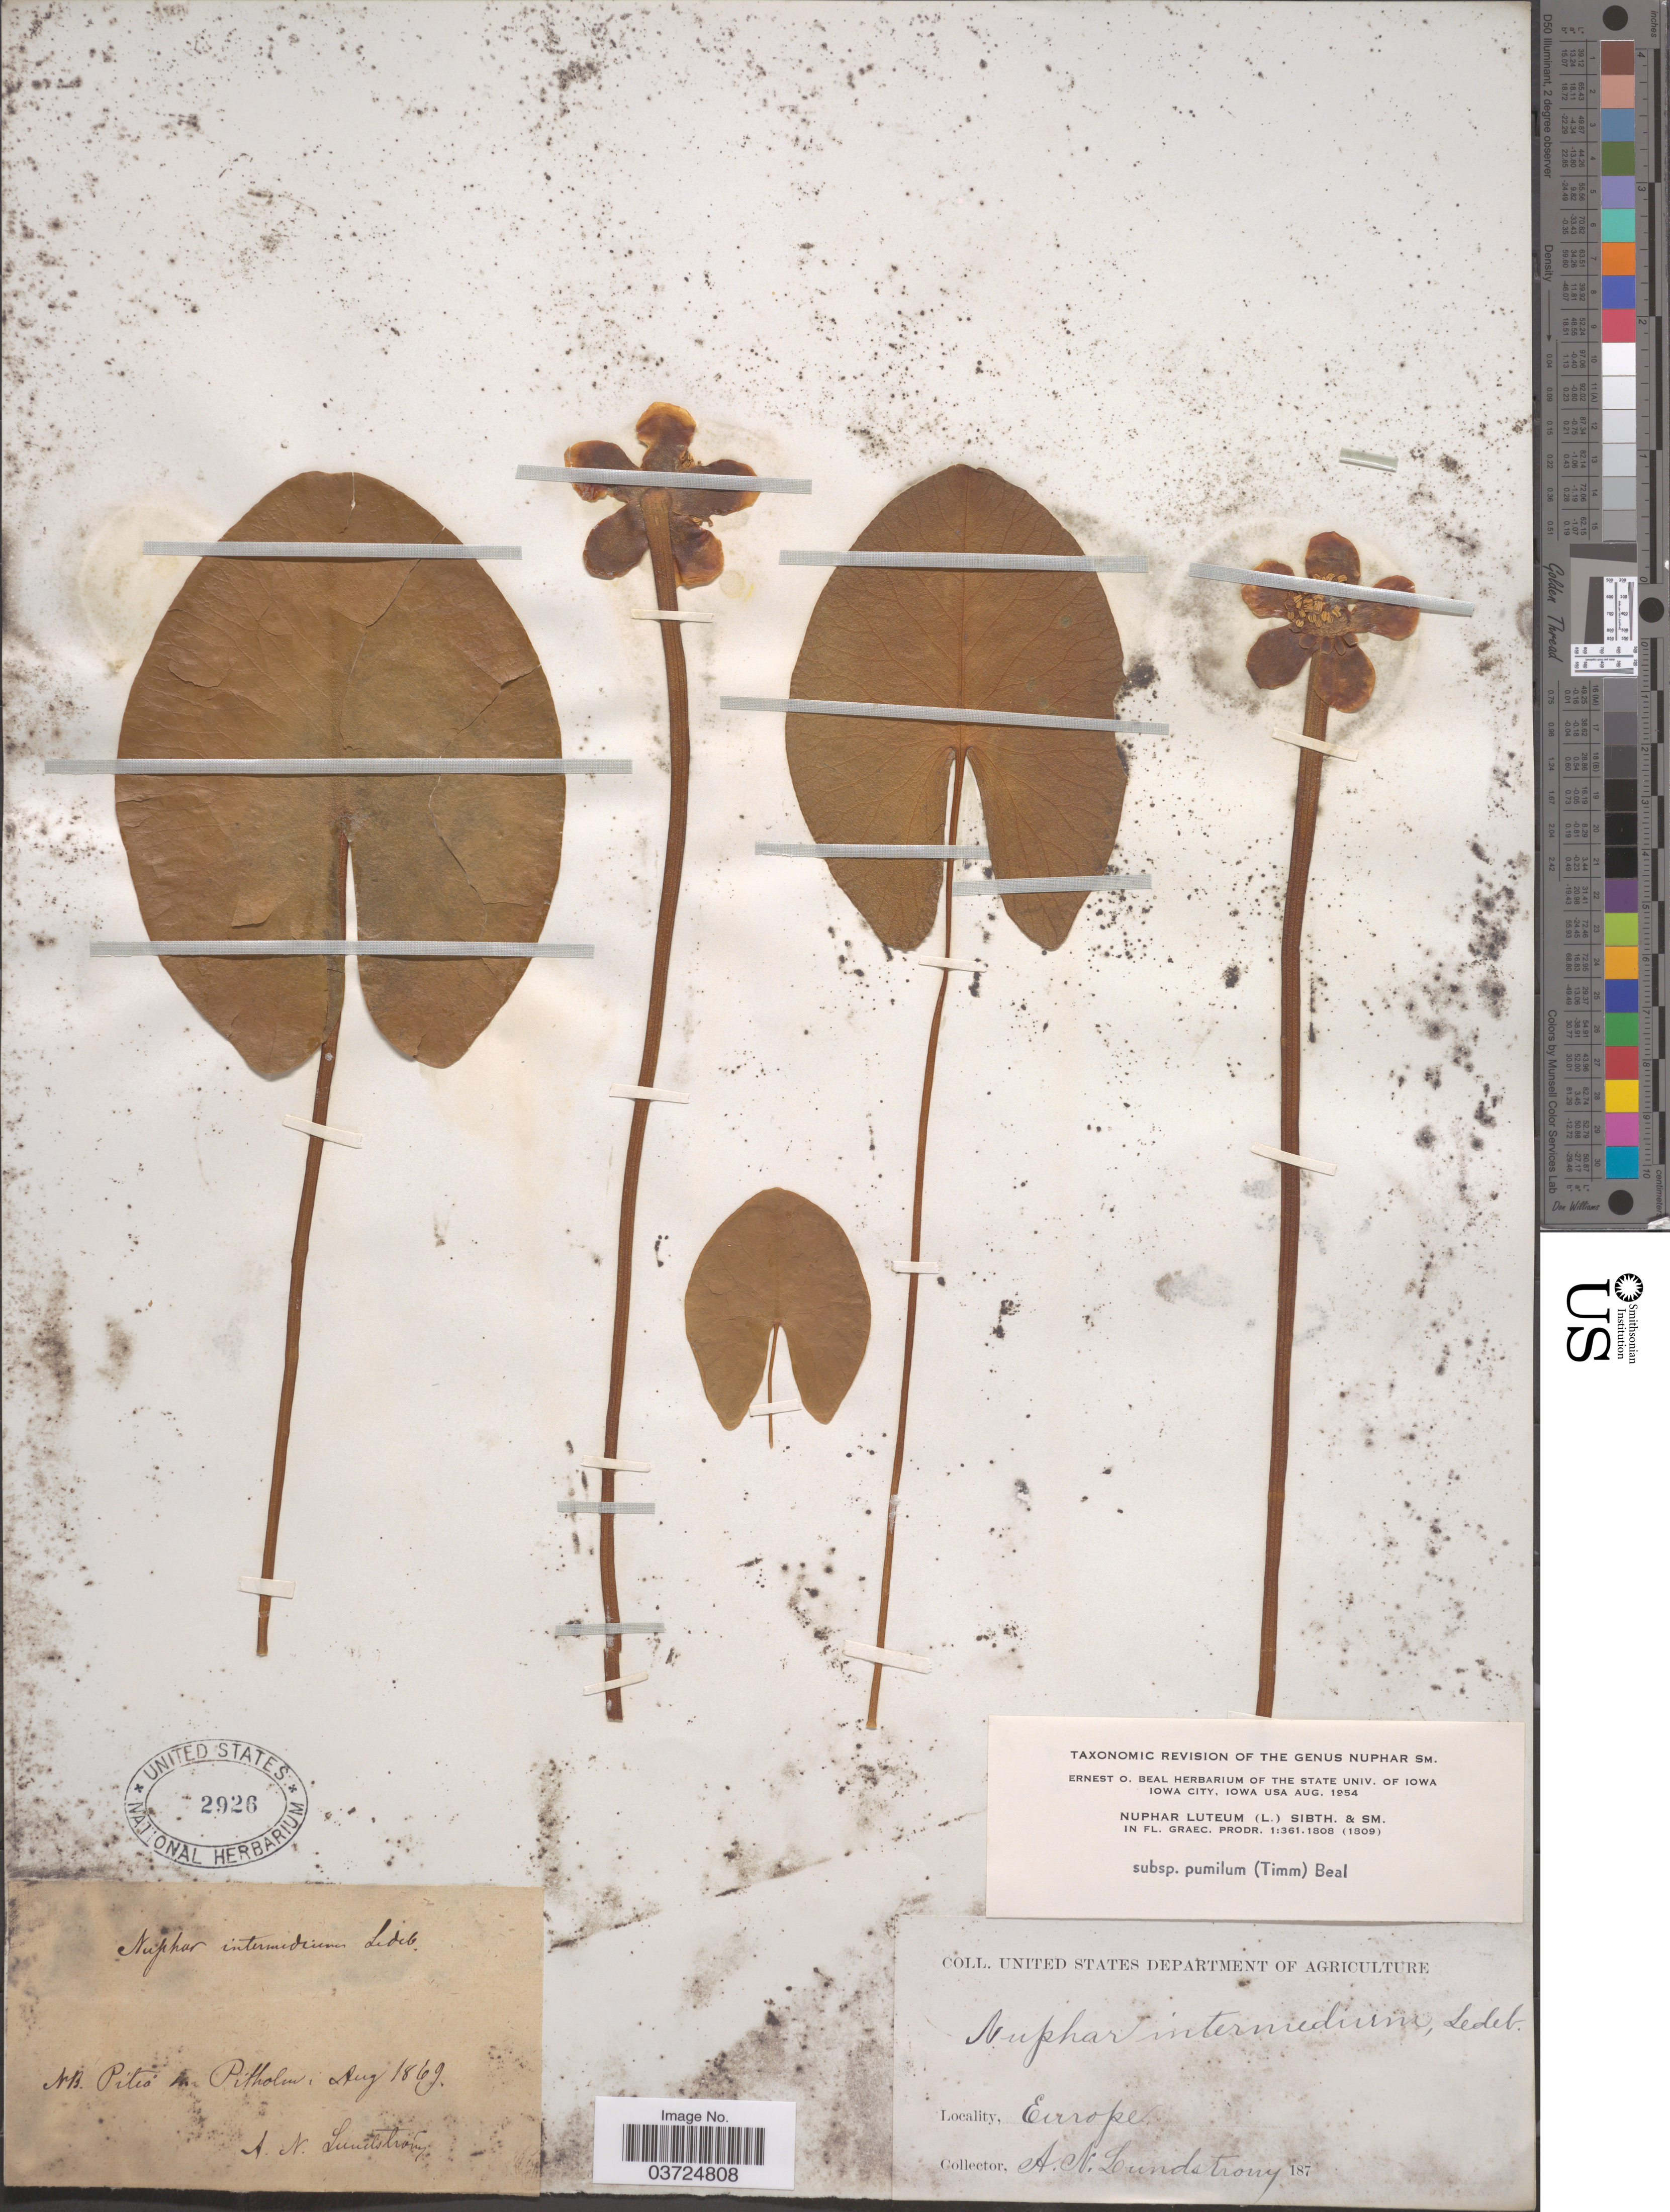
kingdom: Plantae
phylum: Tracheophyta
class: Magnoliopsida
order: Nymphaeales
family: Nymphaeaceae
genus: Nuphar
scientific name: Nuphar lutea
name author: (L.) Sm.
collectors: A. N. Lundstrom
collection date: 1869-08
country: Sweden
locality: Europe. NB. Pitio in Pitholm.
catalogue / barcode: US 2926